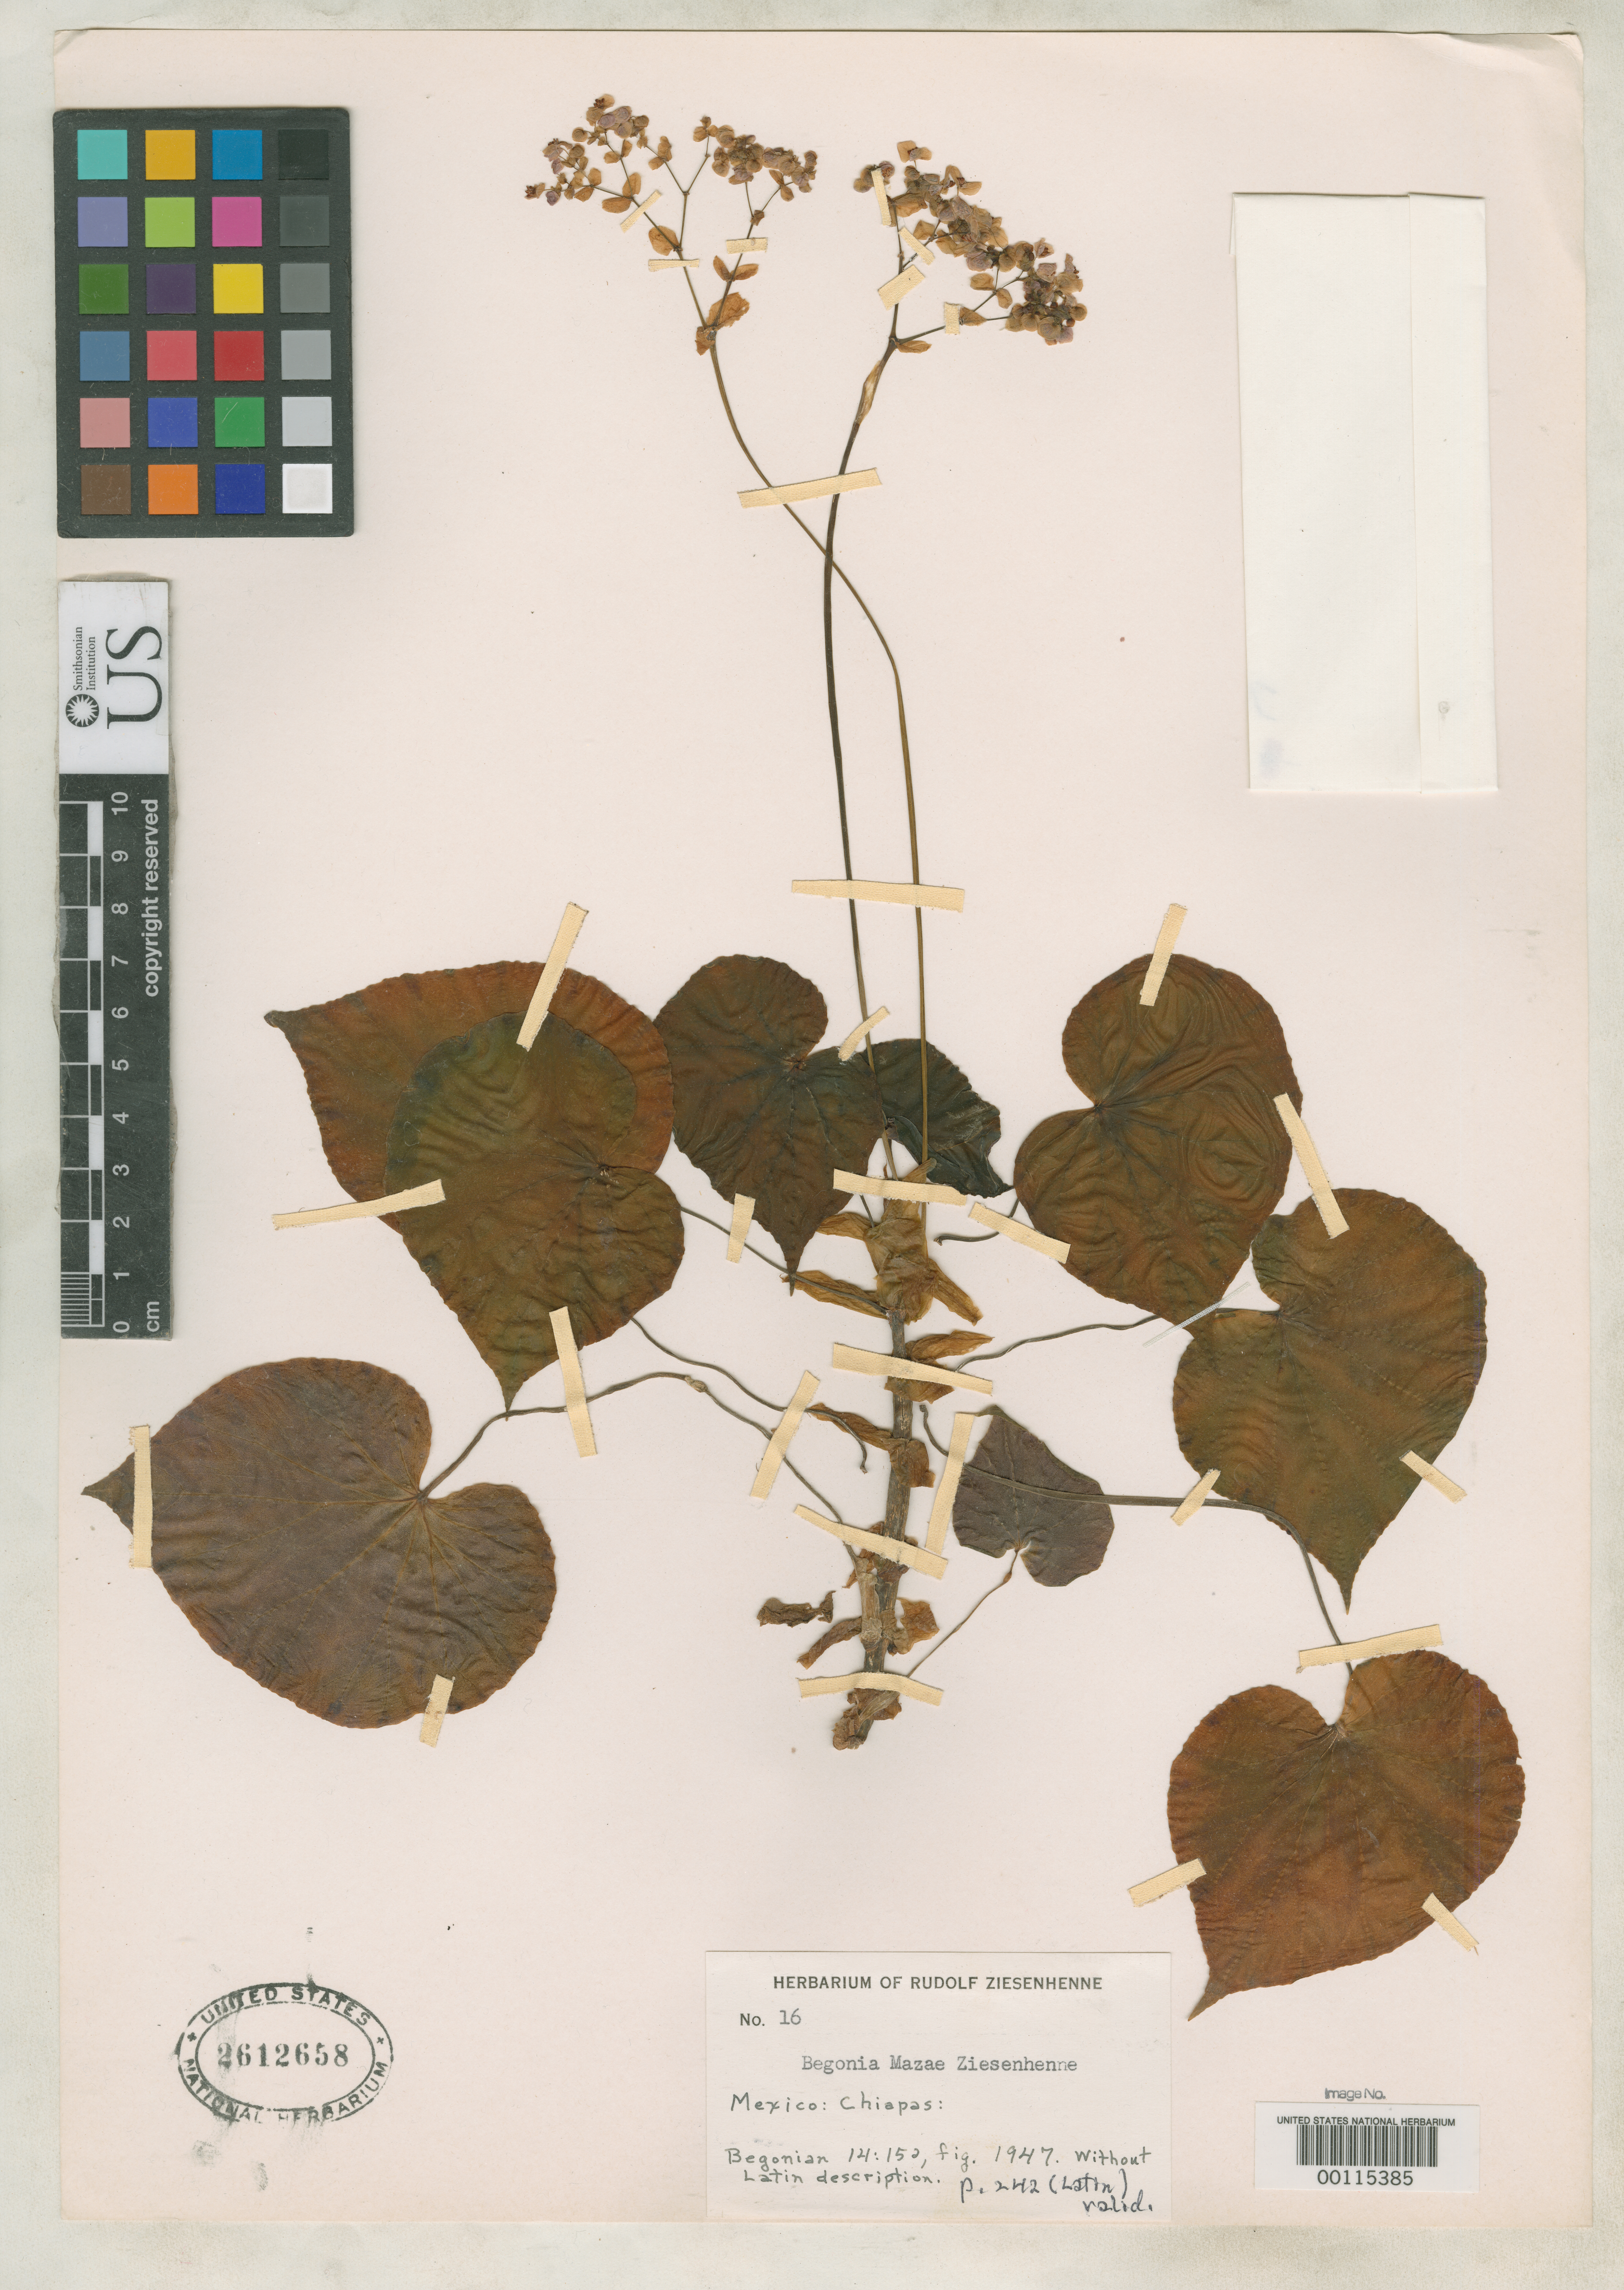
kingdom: Plantae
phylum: Tracheophyta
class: Magnoliopsida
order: Cucurbitales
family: Begoniaceae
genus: Begonia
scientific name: Begonia mazae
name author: Ziesenh.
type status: Isotype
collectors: T. Macdougall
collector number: C-41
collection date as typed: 1946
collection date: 1946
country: Mexico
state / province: Chiapas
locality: Marcho Aguajito.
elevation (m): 600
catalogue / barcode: US 2612658